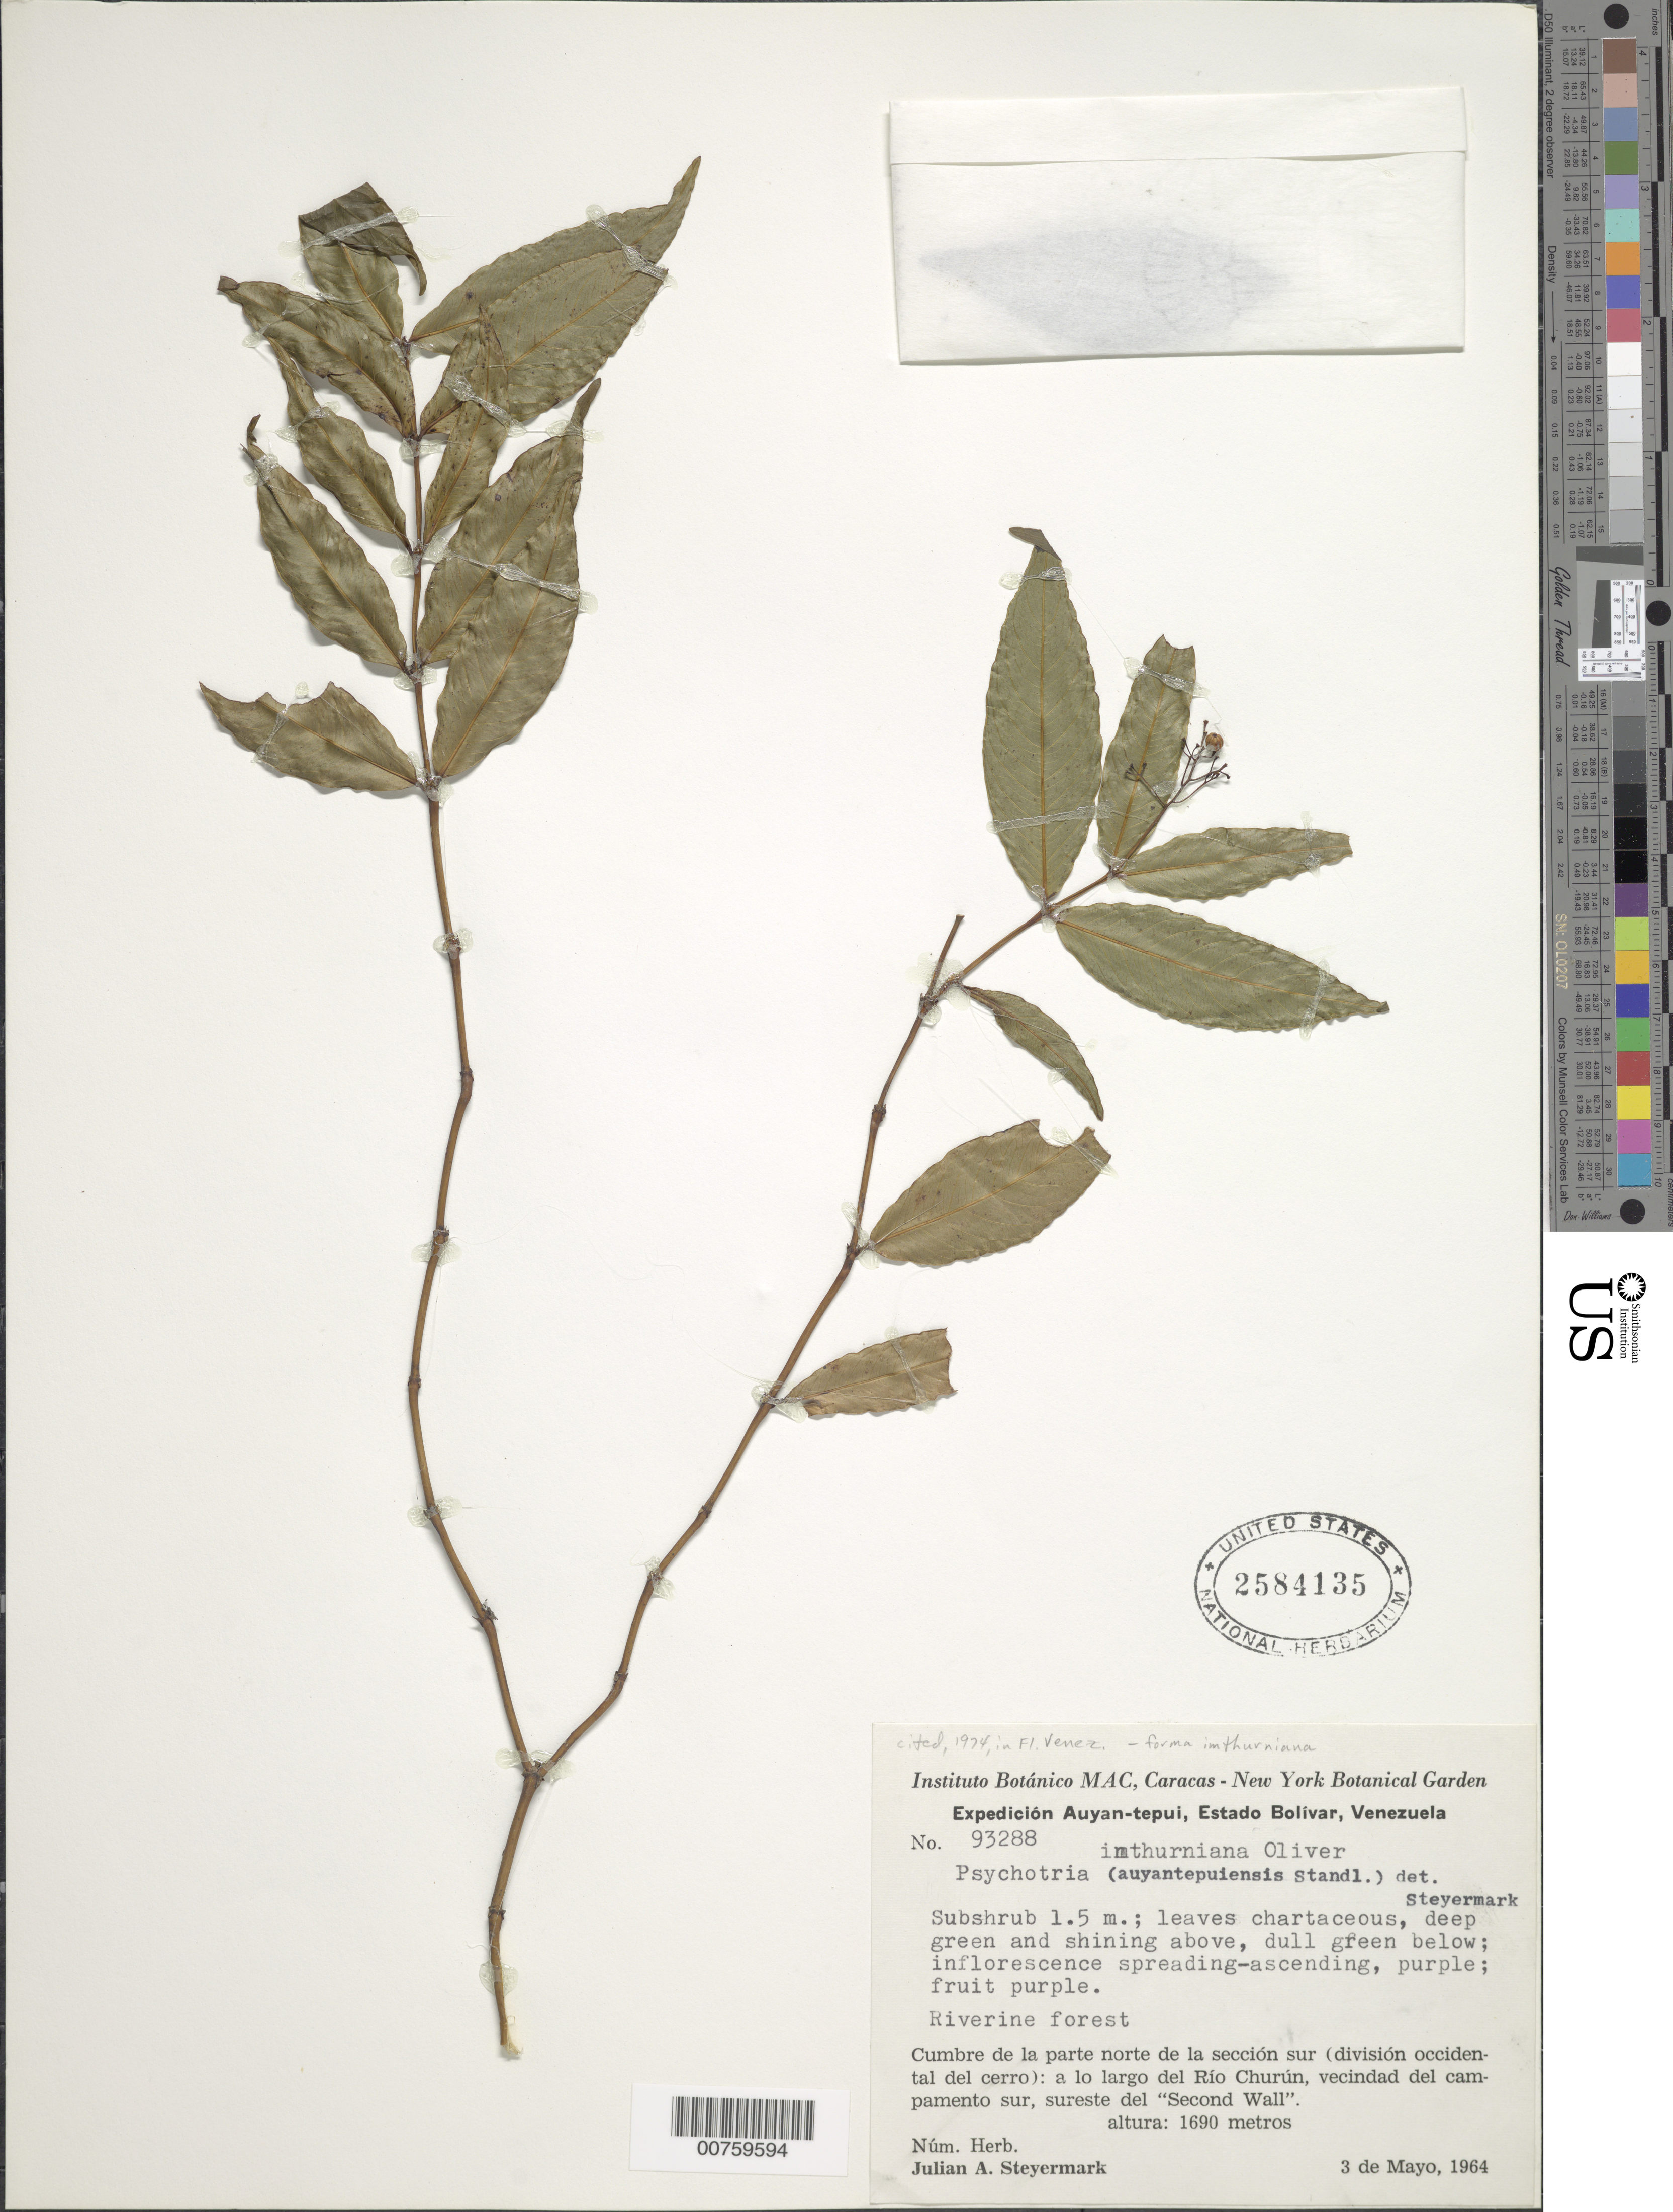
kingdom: Plantae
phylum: Tracheophyta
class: Magnoliopsida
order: Gentianales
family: Rubiaceae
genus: Psychotria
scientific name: Psychotria imthurniana f. imthuriana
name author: Oliv.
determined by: Steyermark, Julian A., (VEN)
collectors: J. Steyermark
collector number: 93288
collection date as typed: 3-May-64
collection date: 1964-05-03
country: Venezuela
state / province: Bolívar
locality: Auyan-tepuí, Río Churún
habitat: Riverine forest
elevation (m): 1690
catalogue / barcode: US 2584135